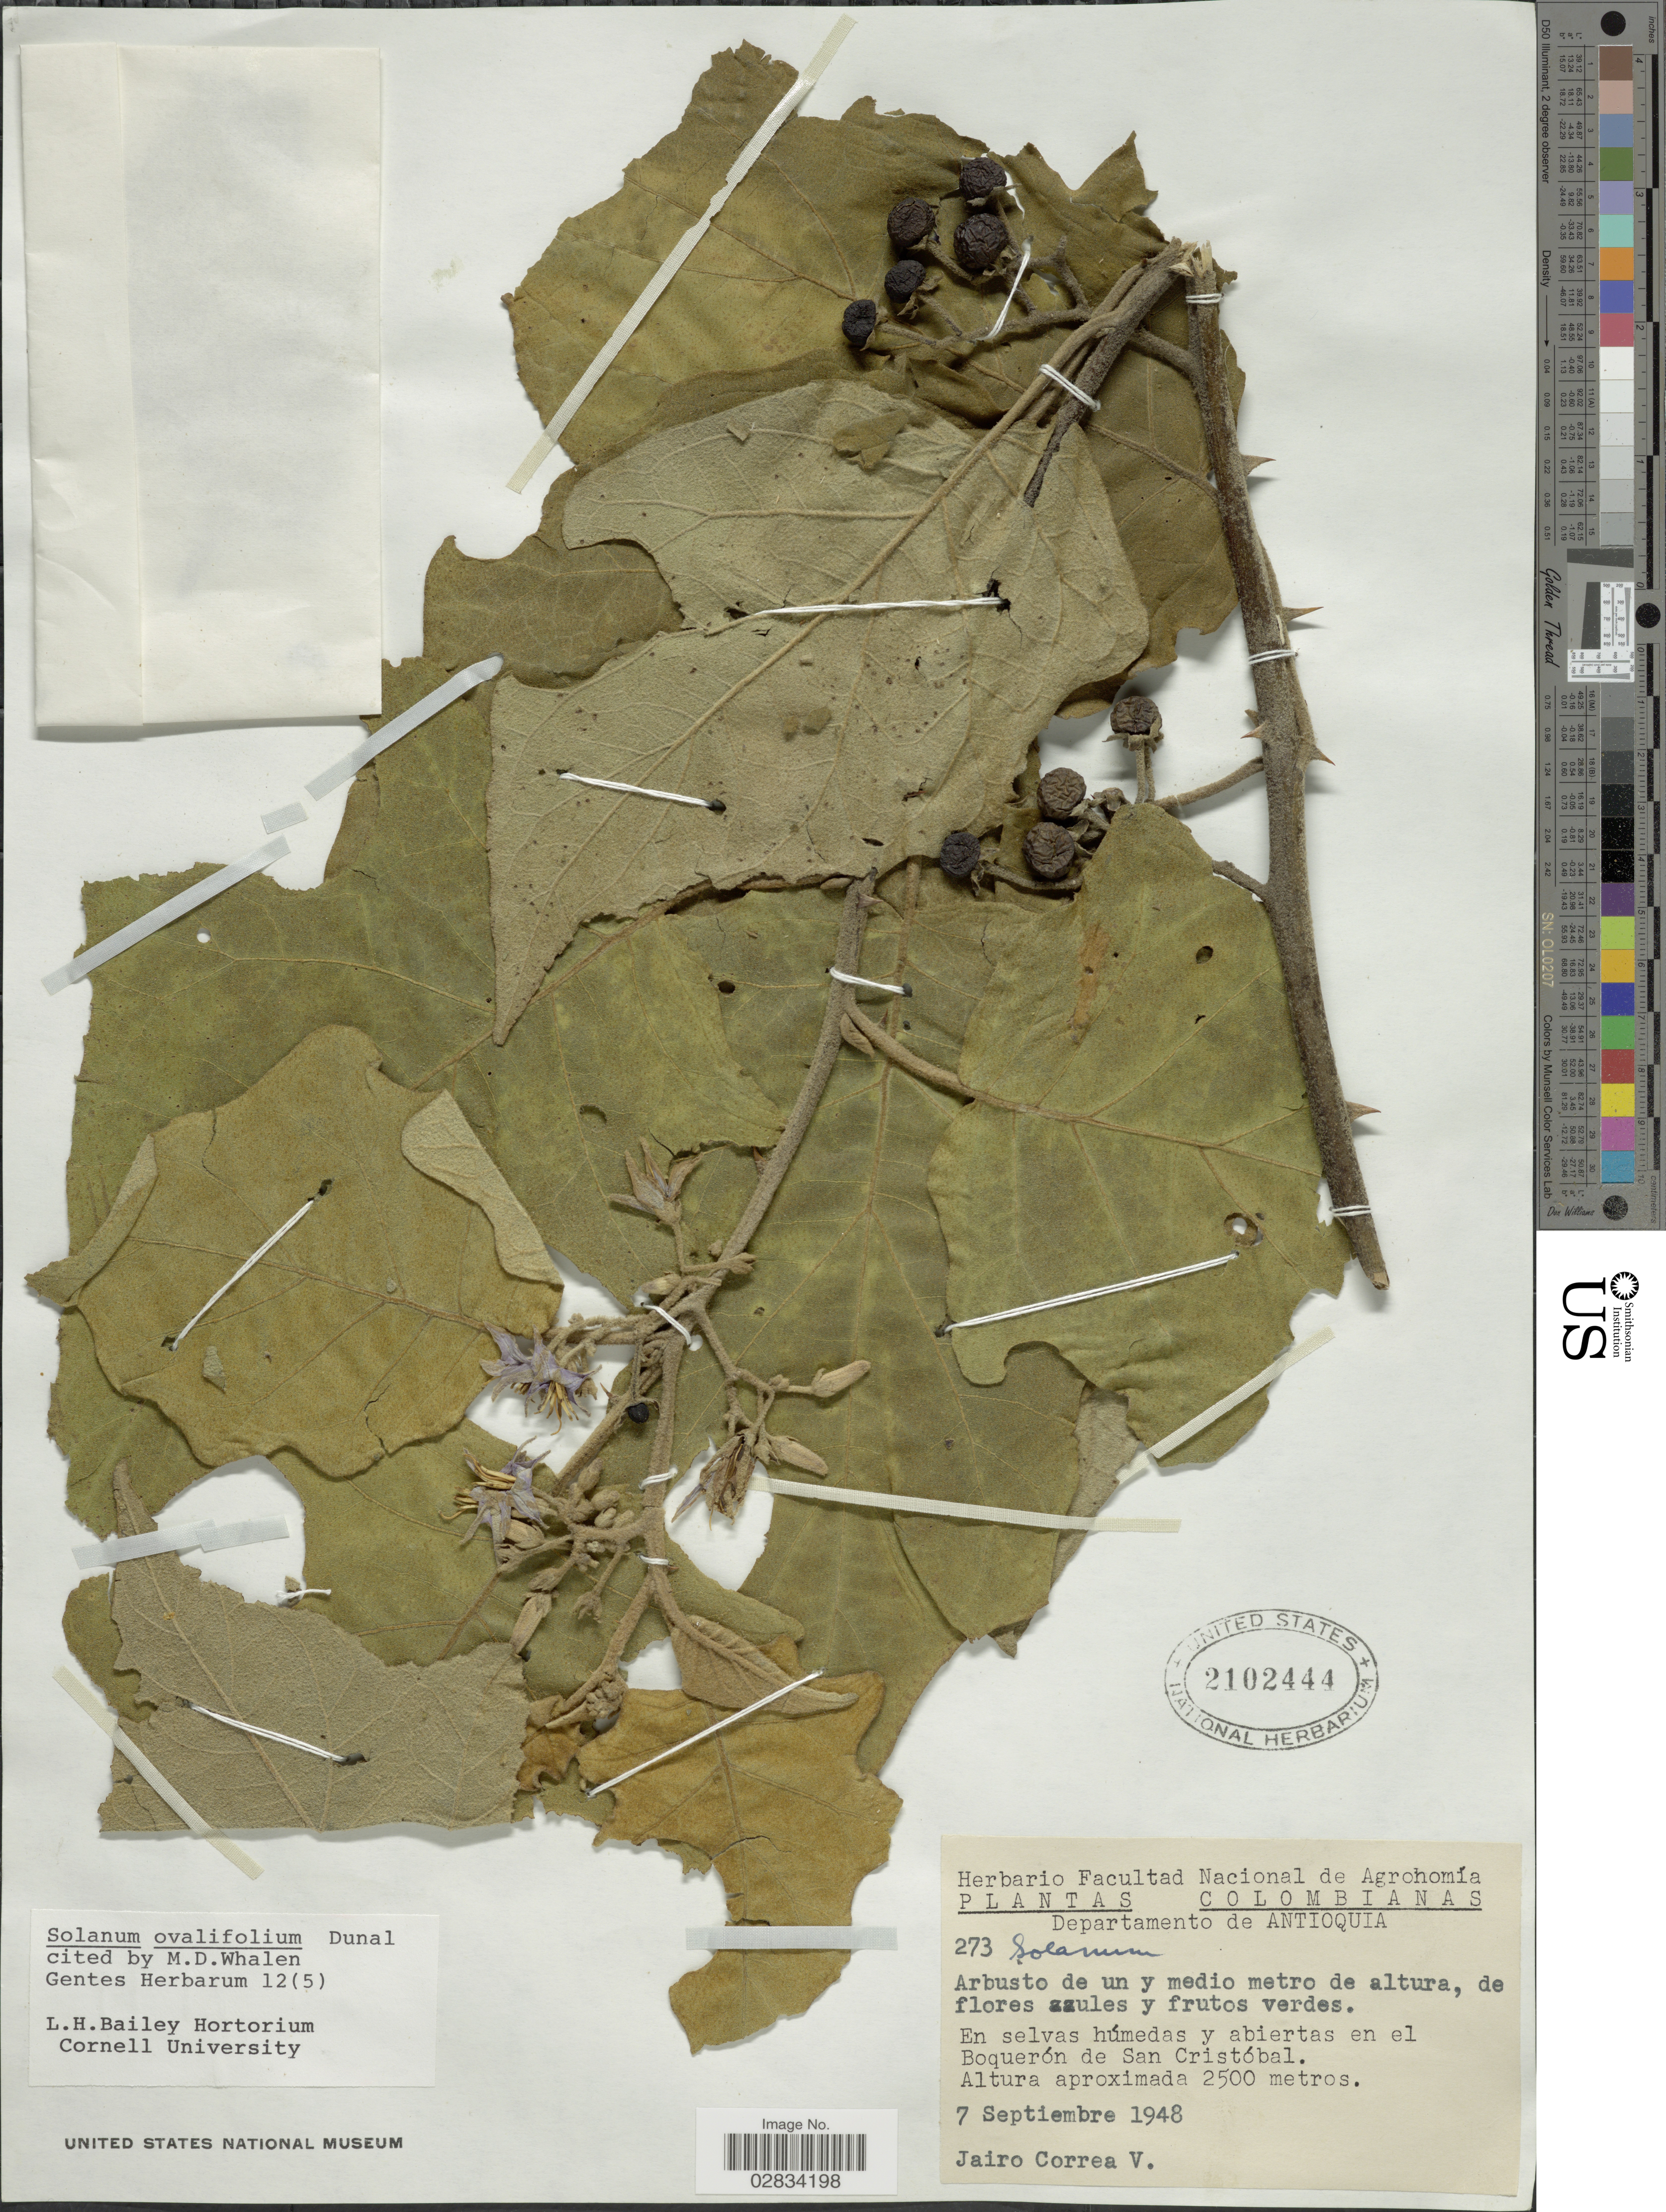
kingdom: Plantae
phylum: Tracheophyta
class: Magnoliopsida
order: Solanales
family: Solanaceae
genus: Solanum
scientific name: Solanum ovalifolium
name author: Dunal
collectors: J. Correa V.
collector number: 273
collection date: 1948-09-07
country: Colombia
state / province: Antioquia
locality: Departamento de Antioquia. En selvas húmedas y abiertas en el Boquerón de San Cristóbal.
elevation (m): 2500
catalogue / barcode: US 2102444